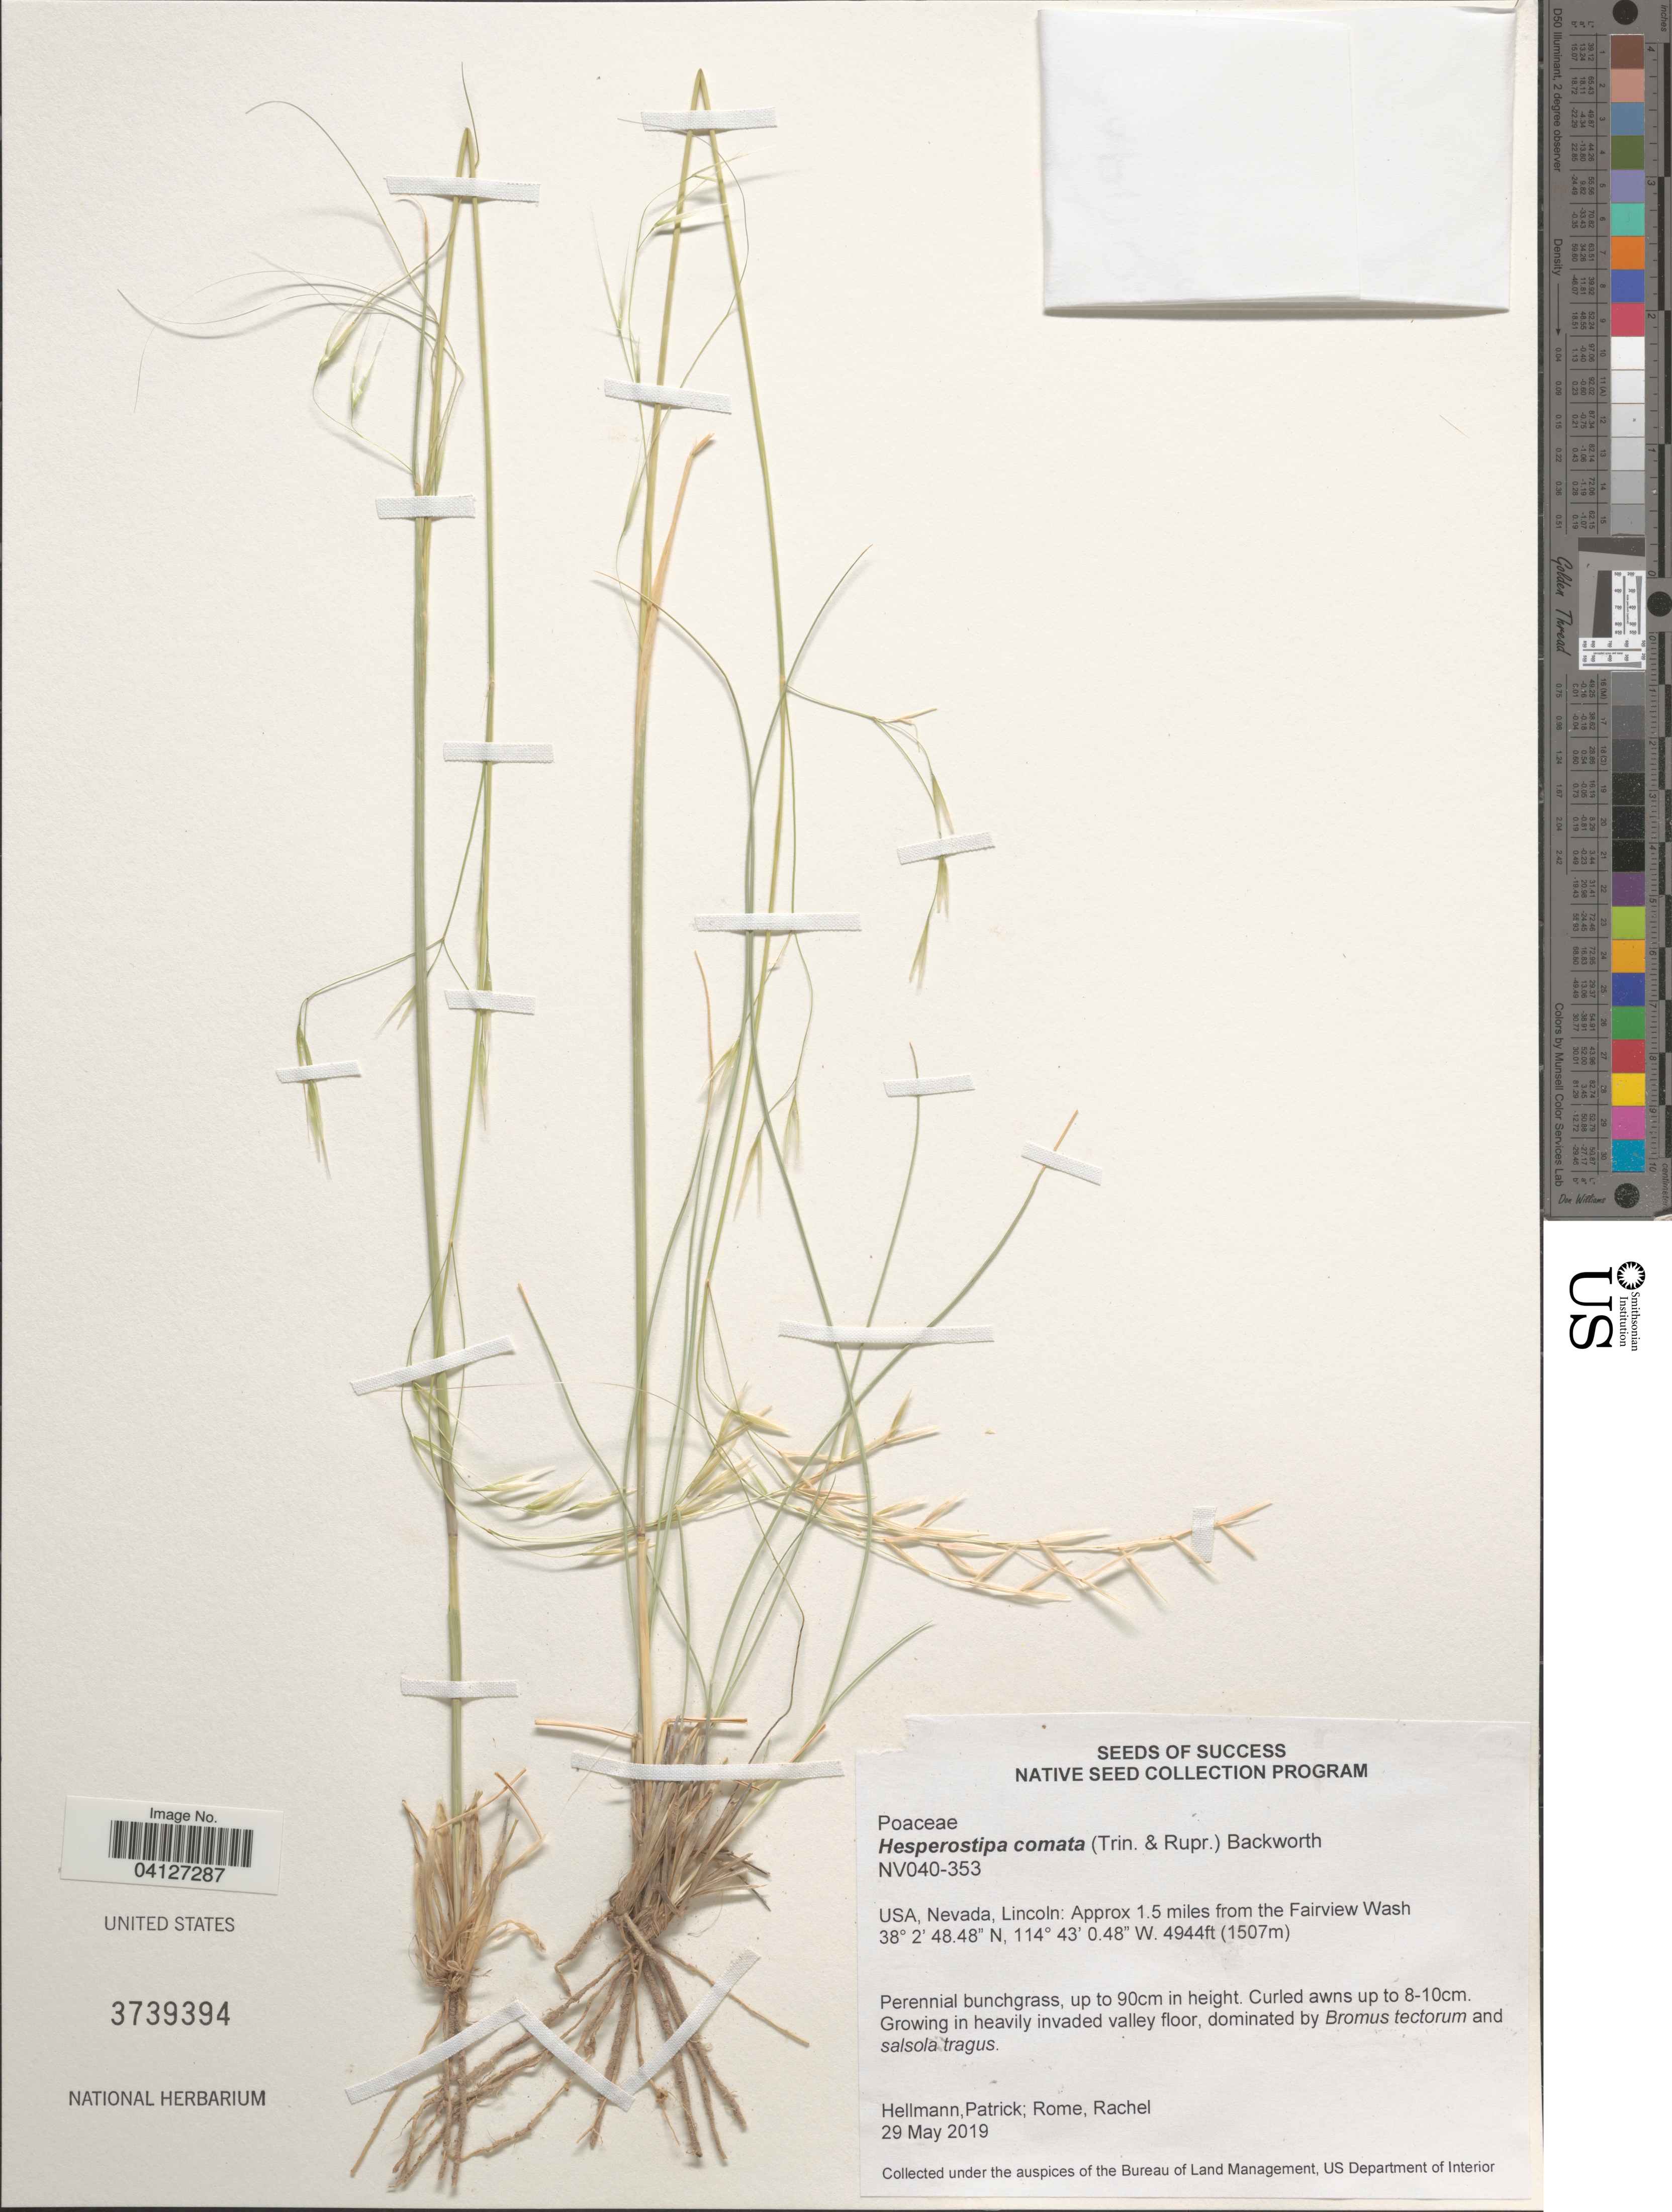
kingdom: Plantae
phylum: Tracheophyta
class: Liliopsida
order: Poales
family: Poaceae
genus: Hesperostipa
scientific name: Hesperostipa comata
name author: (Trin. & Rupr.) Barkworth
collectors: P. Hellmann & R. Rome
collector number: NV040-353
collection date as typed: Transcribed d/m/y: 29/5/2019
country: United States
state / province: Nevada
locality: Lincoln: Approx 1.5 miles from the Fairview Wash.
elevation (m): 1507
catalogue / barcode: US 3739394